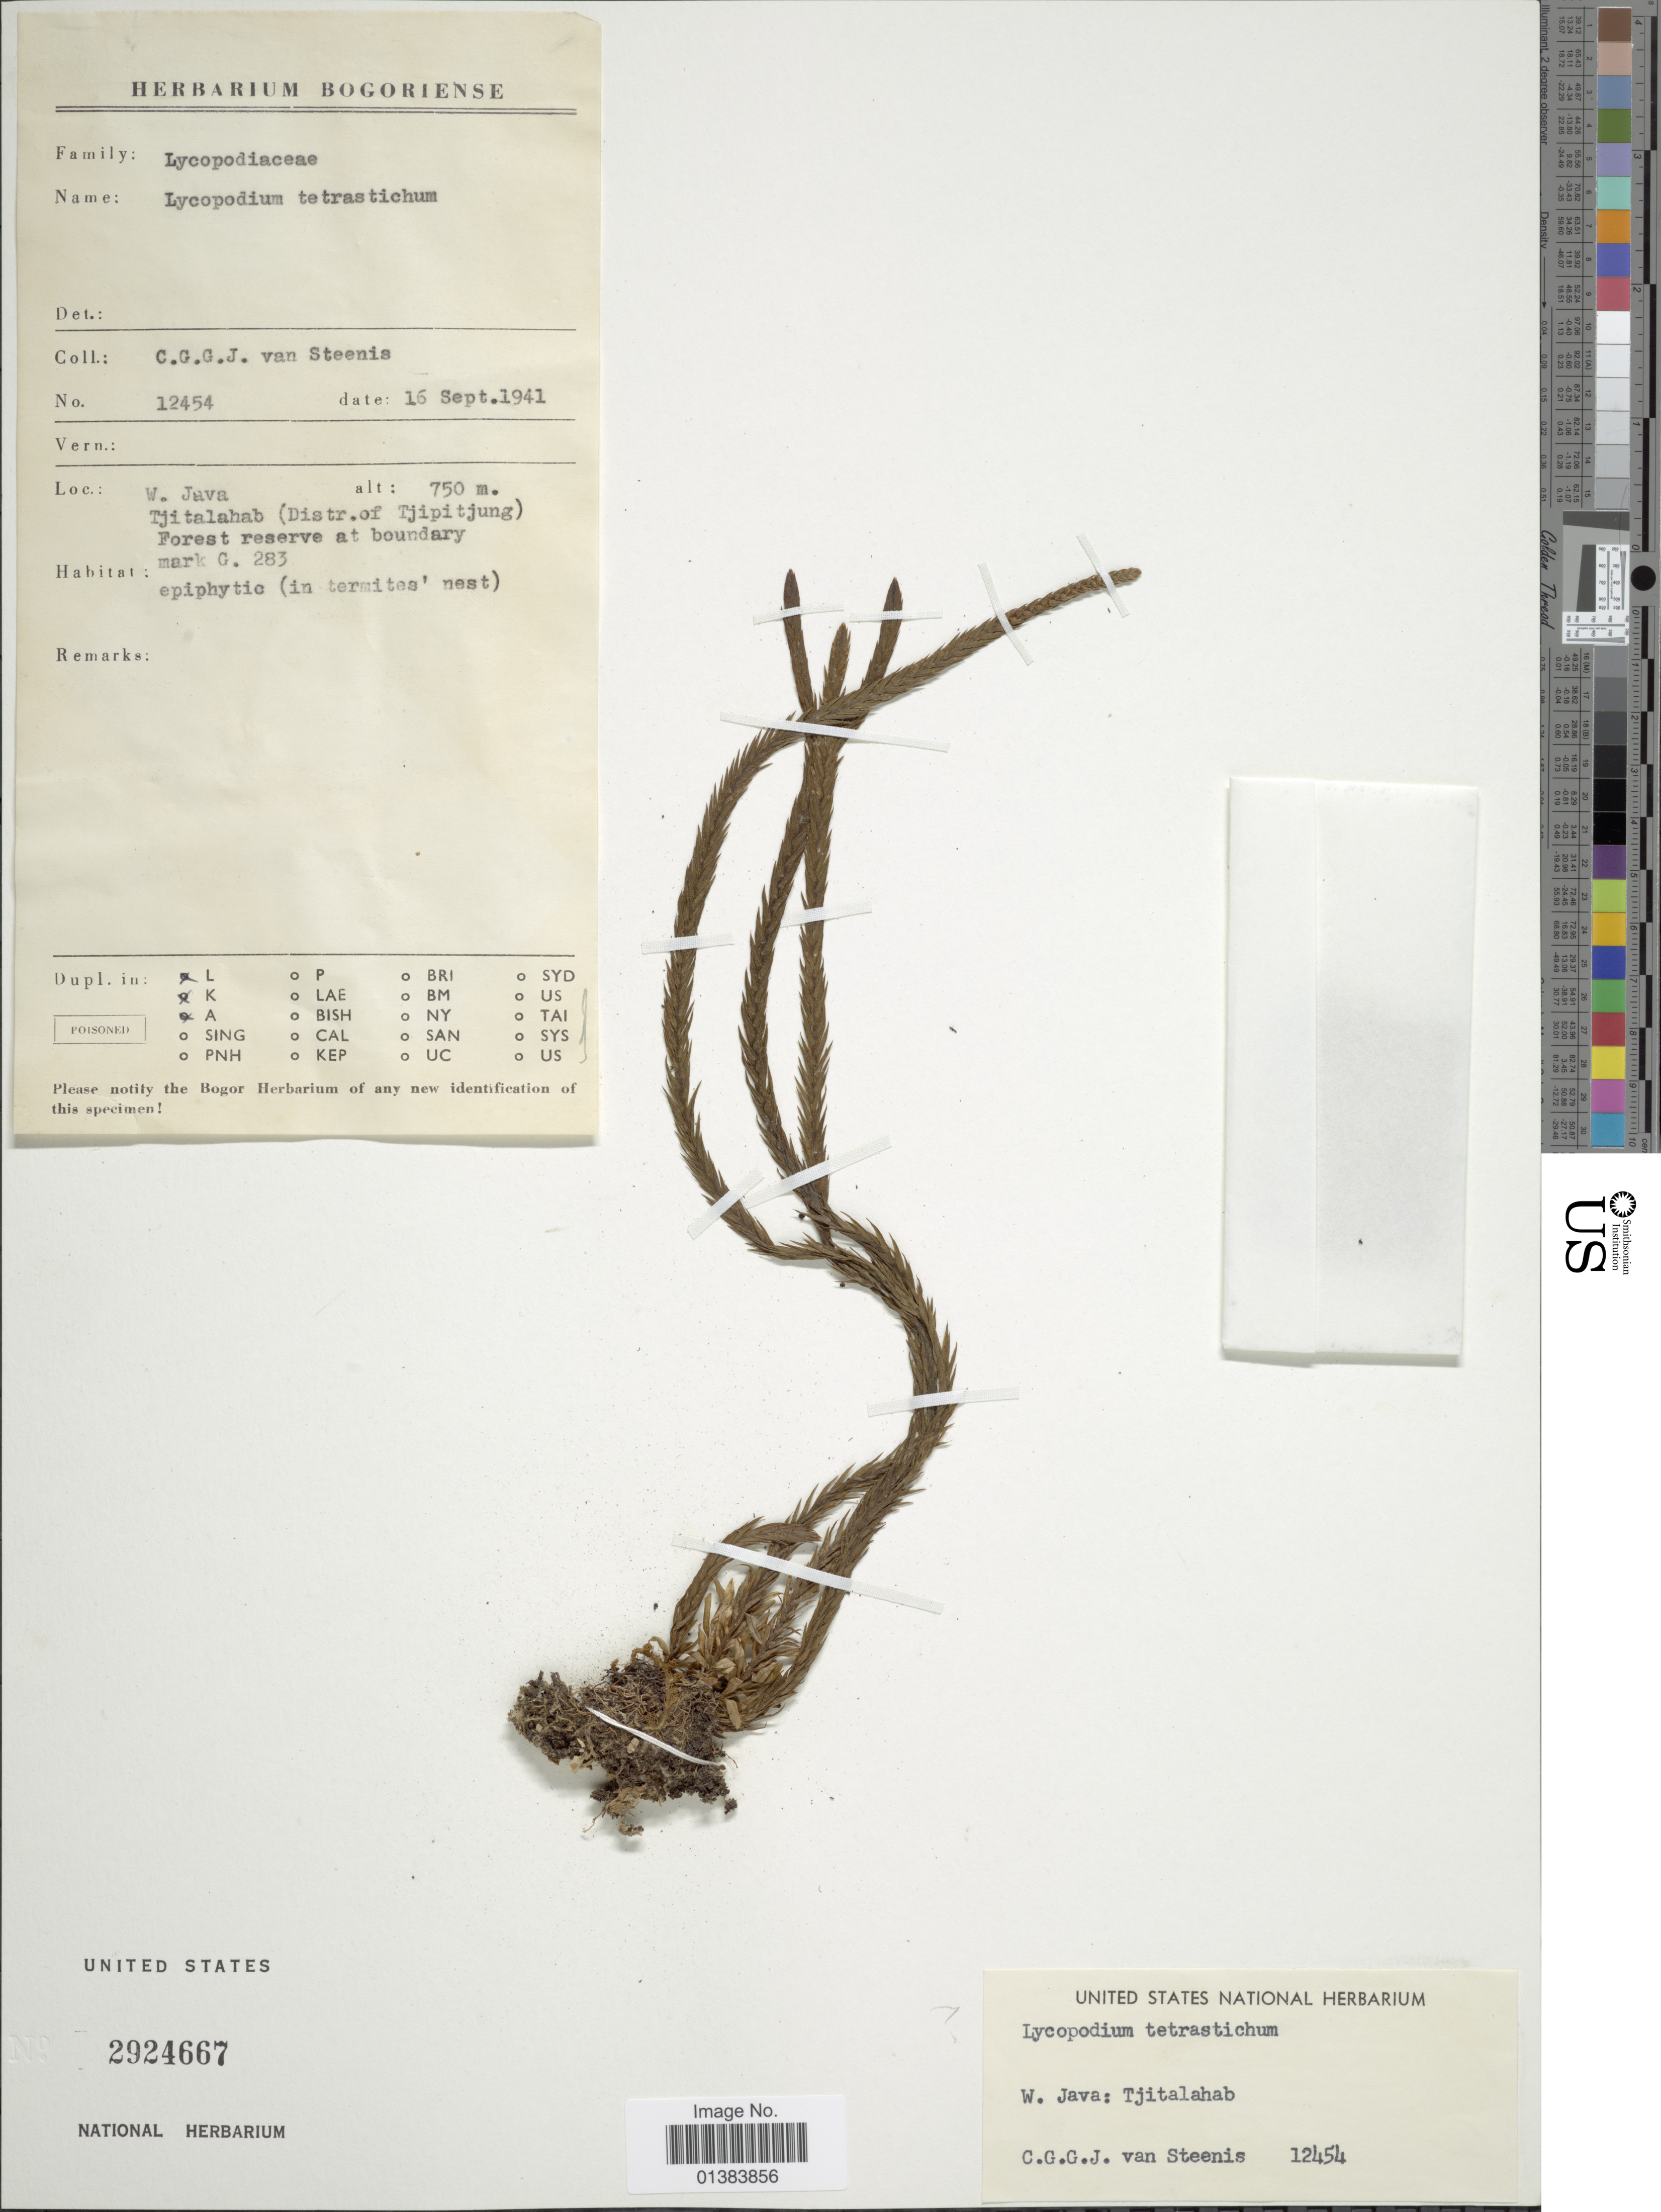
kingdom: Plantae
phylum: Tracheophyta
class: Lycopodiopsida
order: Lycopodiales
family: Lycopodiaceae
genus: Phlegmariurus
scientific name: Phlegmariurus tetrastichus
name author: (Kunze) A. R. Field & Bostock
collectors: C. G. van Steenis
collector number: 12454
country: Indonesia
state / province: Java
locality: W. Java: Tjitalahab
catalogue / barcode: US 2924667